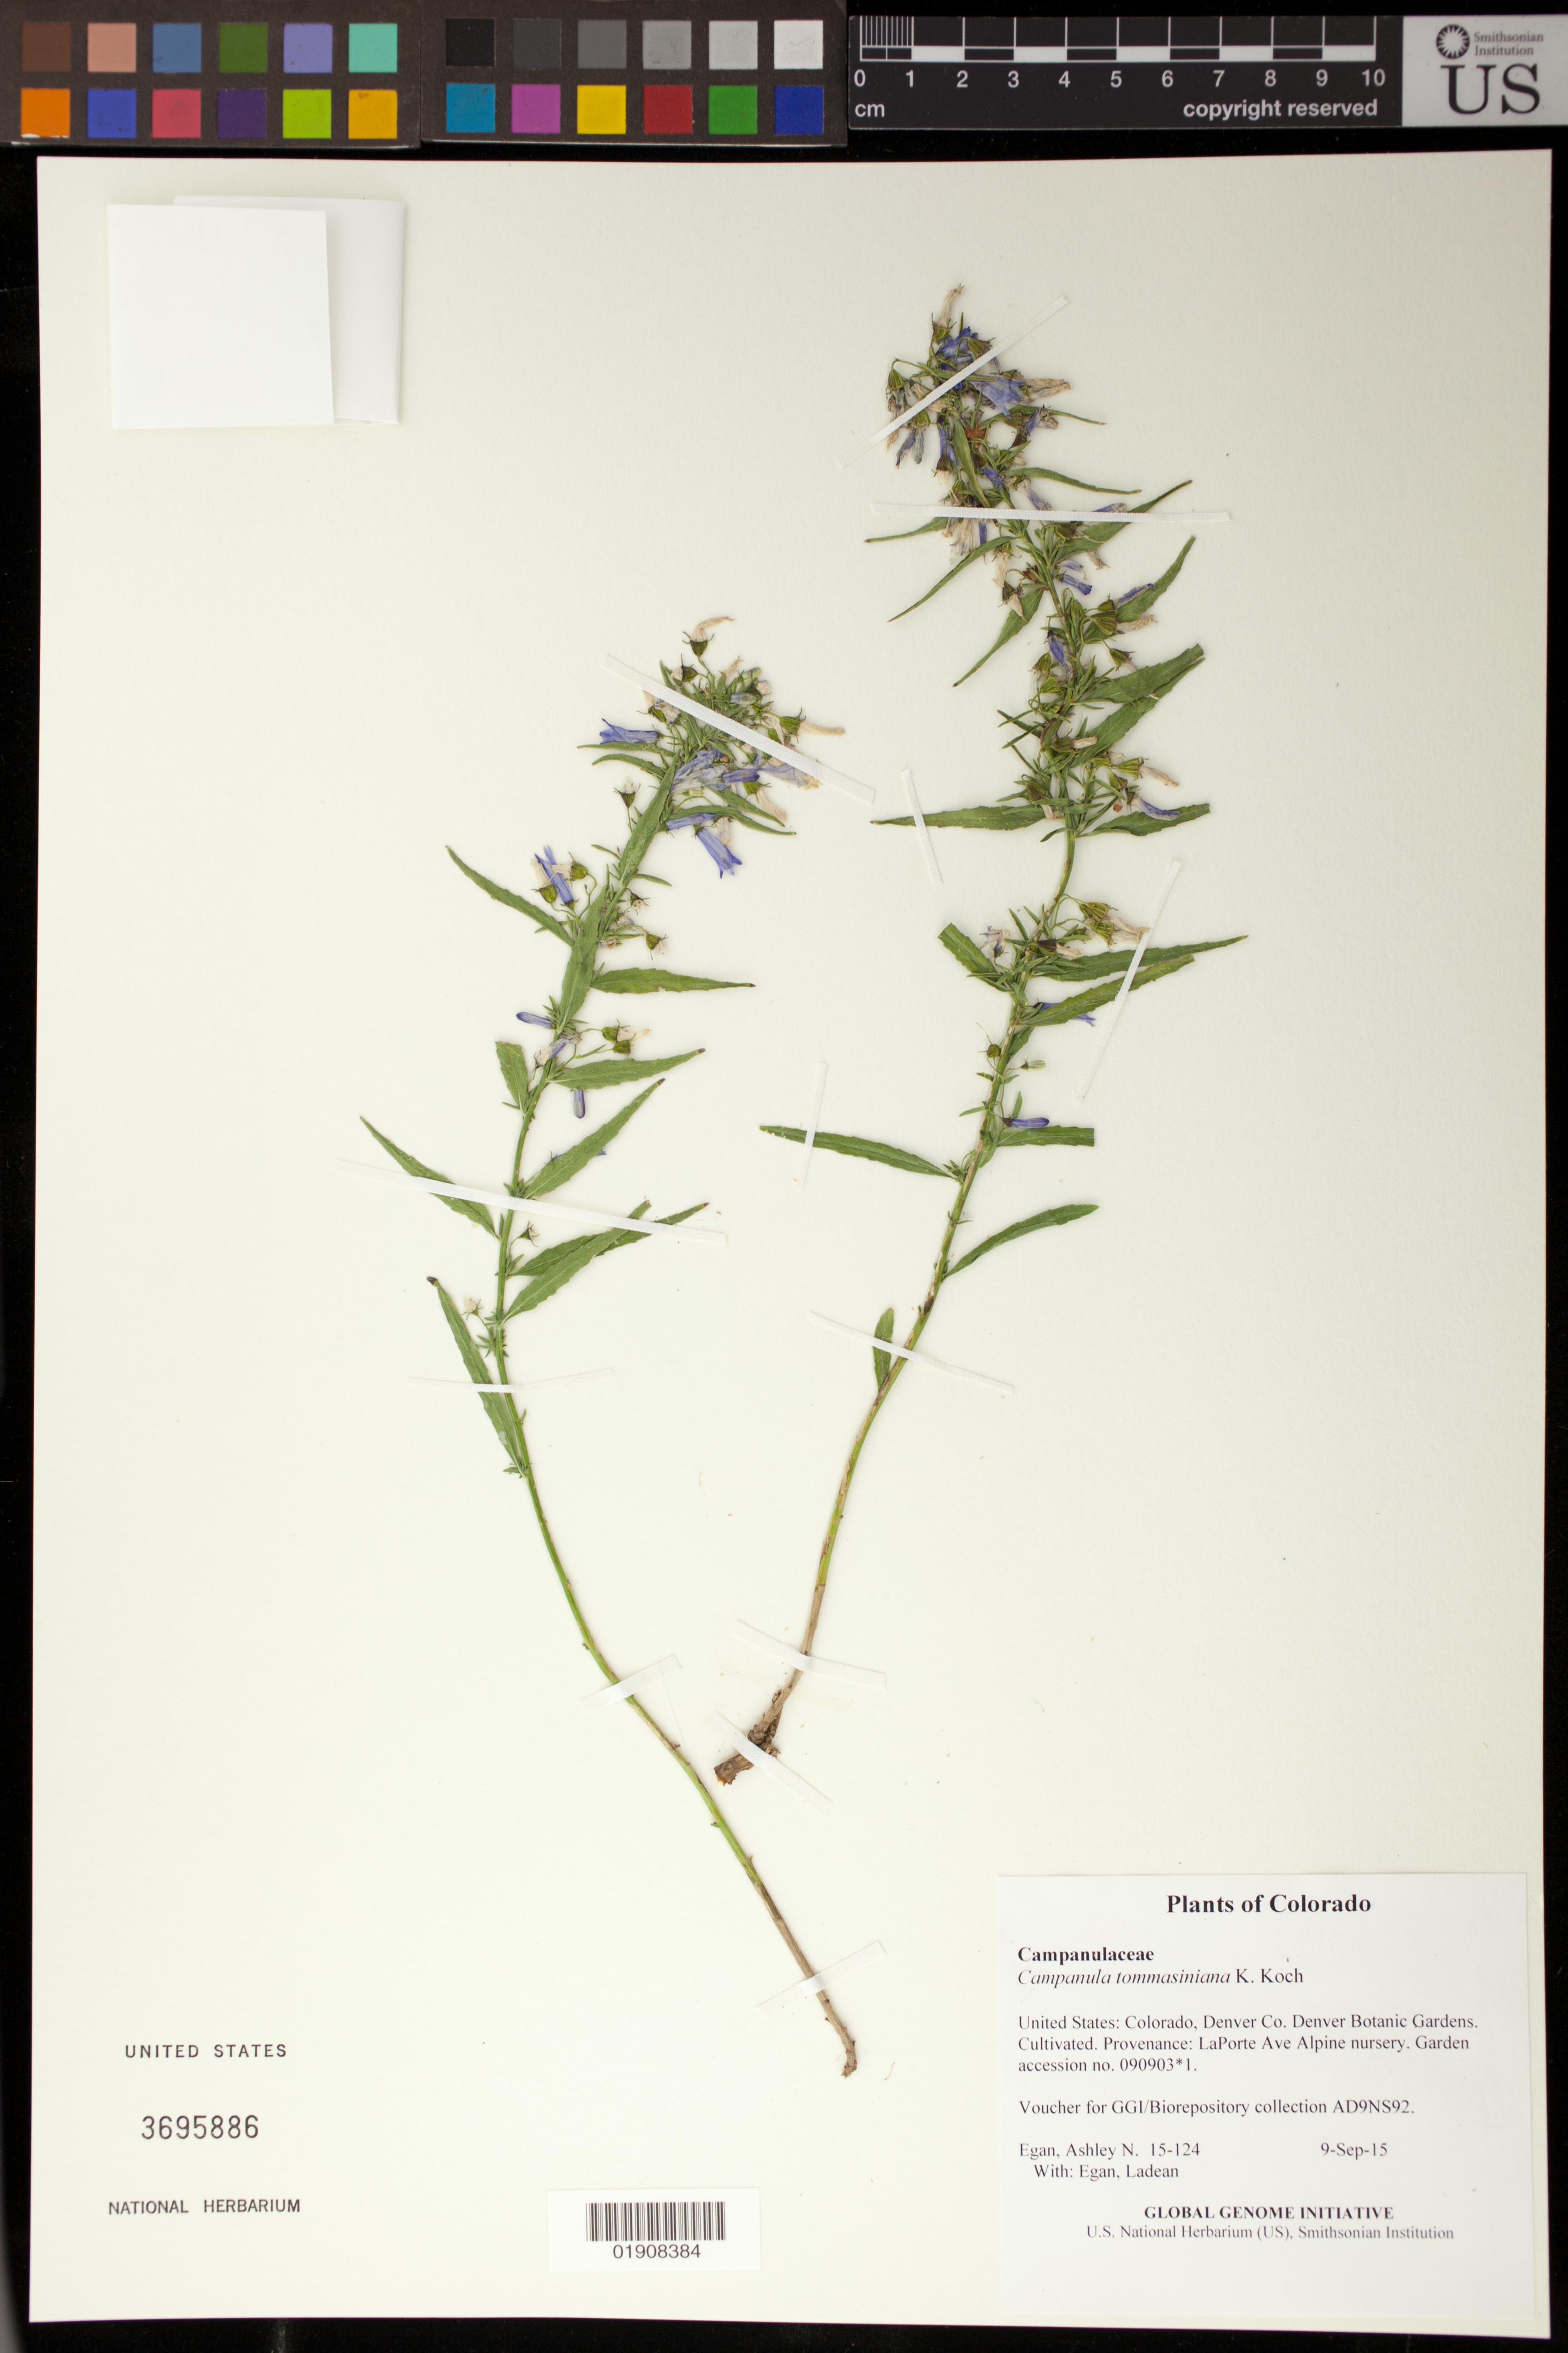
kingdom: Plantae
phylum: Tracheophyta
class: Magnoliopsida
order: Asterales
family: Campanulaceae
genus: Campanula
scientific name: Campanula tommasiniana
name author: K. Koch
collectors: A. N. Egan & L. Egan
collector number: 15-124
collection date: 2015-09-09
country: United States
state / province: Colorado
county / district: Denver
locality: Denver Botanic Gardens. Cultivated. Provenance: LaPorte Ave Alpine nursery. Garden accession no. 090903.1.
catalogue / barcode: US 3695886